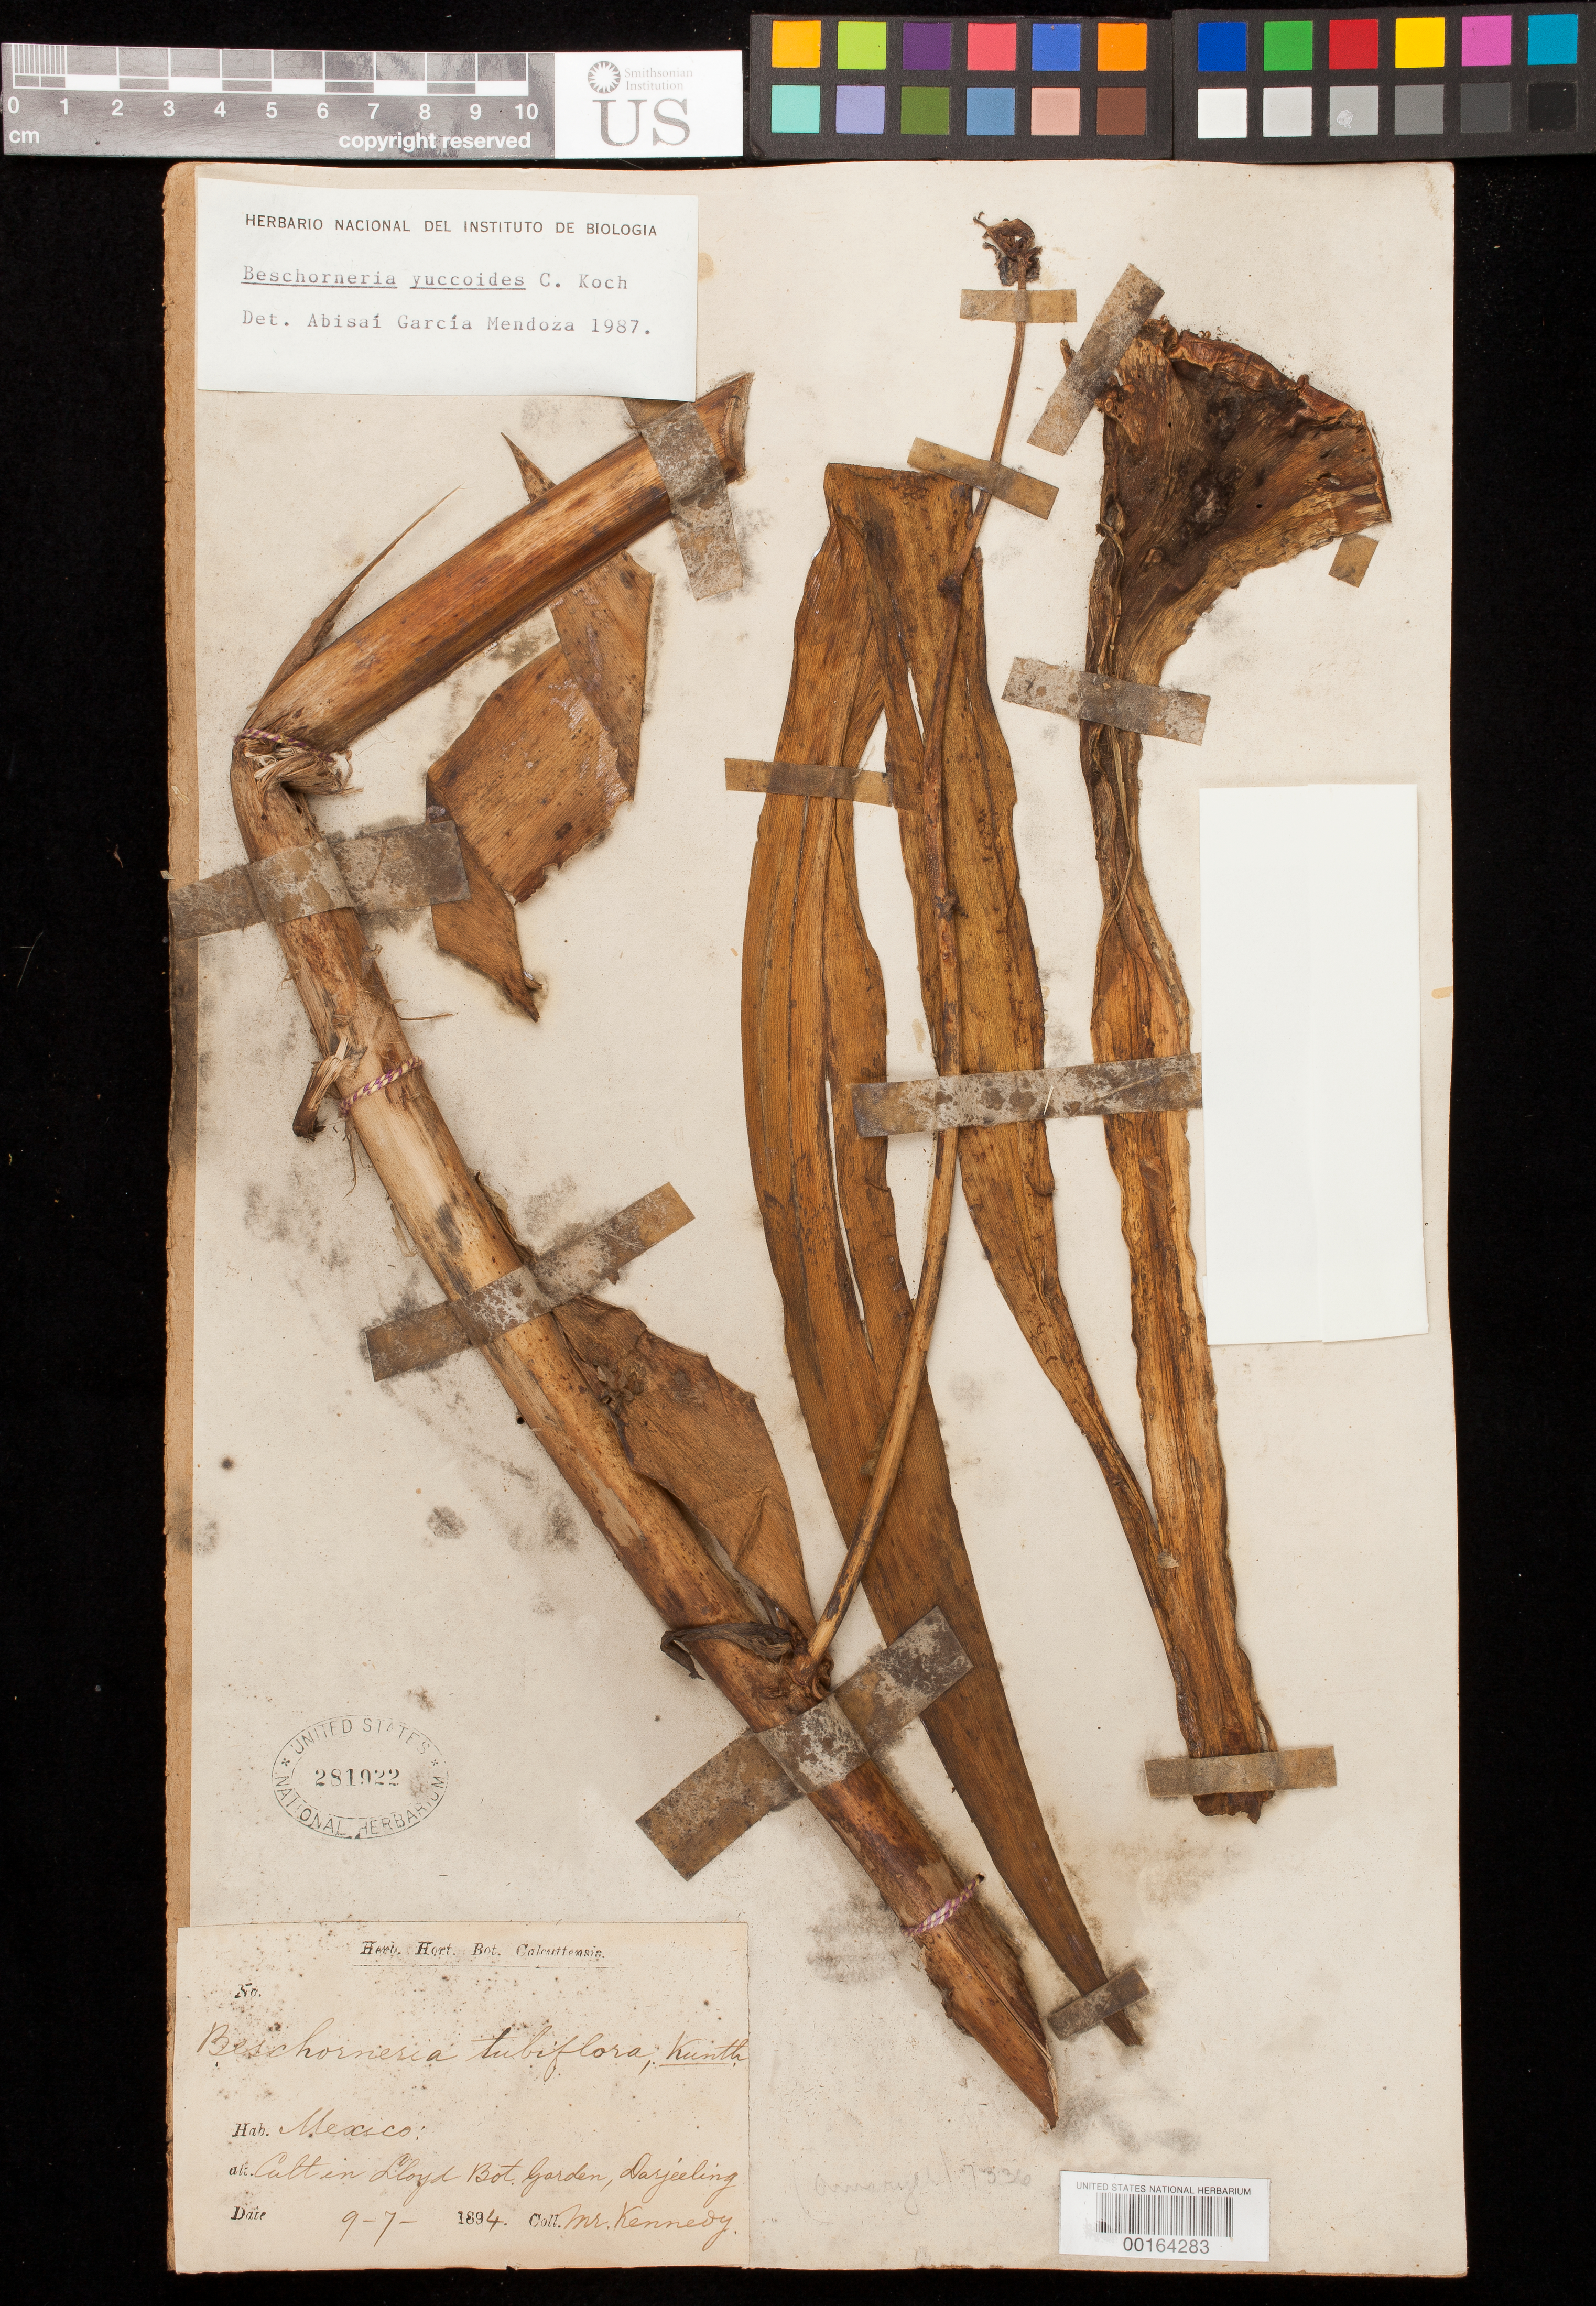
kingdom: Plantae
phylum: Tracheophyta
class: Liliopsida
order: Asparagales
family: Asparagaceae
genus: Beschorneria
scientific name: Beschorneria yuccoides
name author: K. Koch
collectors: Kennedy, --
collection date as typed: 09 Jul 1894 or 07 Sep 1894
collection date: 1894-07-09 or 1894-09-07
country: Mexico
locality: E of Monserrat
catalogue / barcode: US 281922